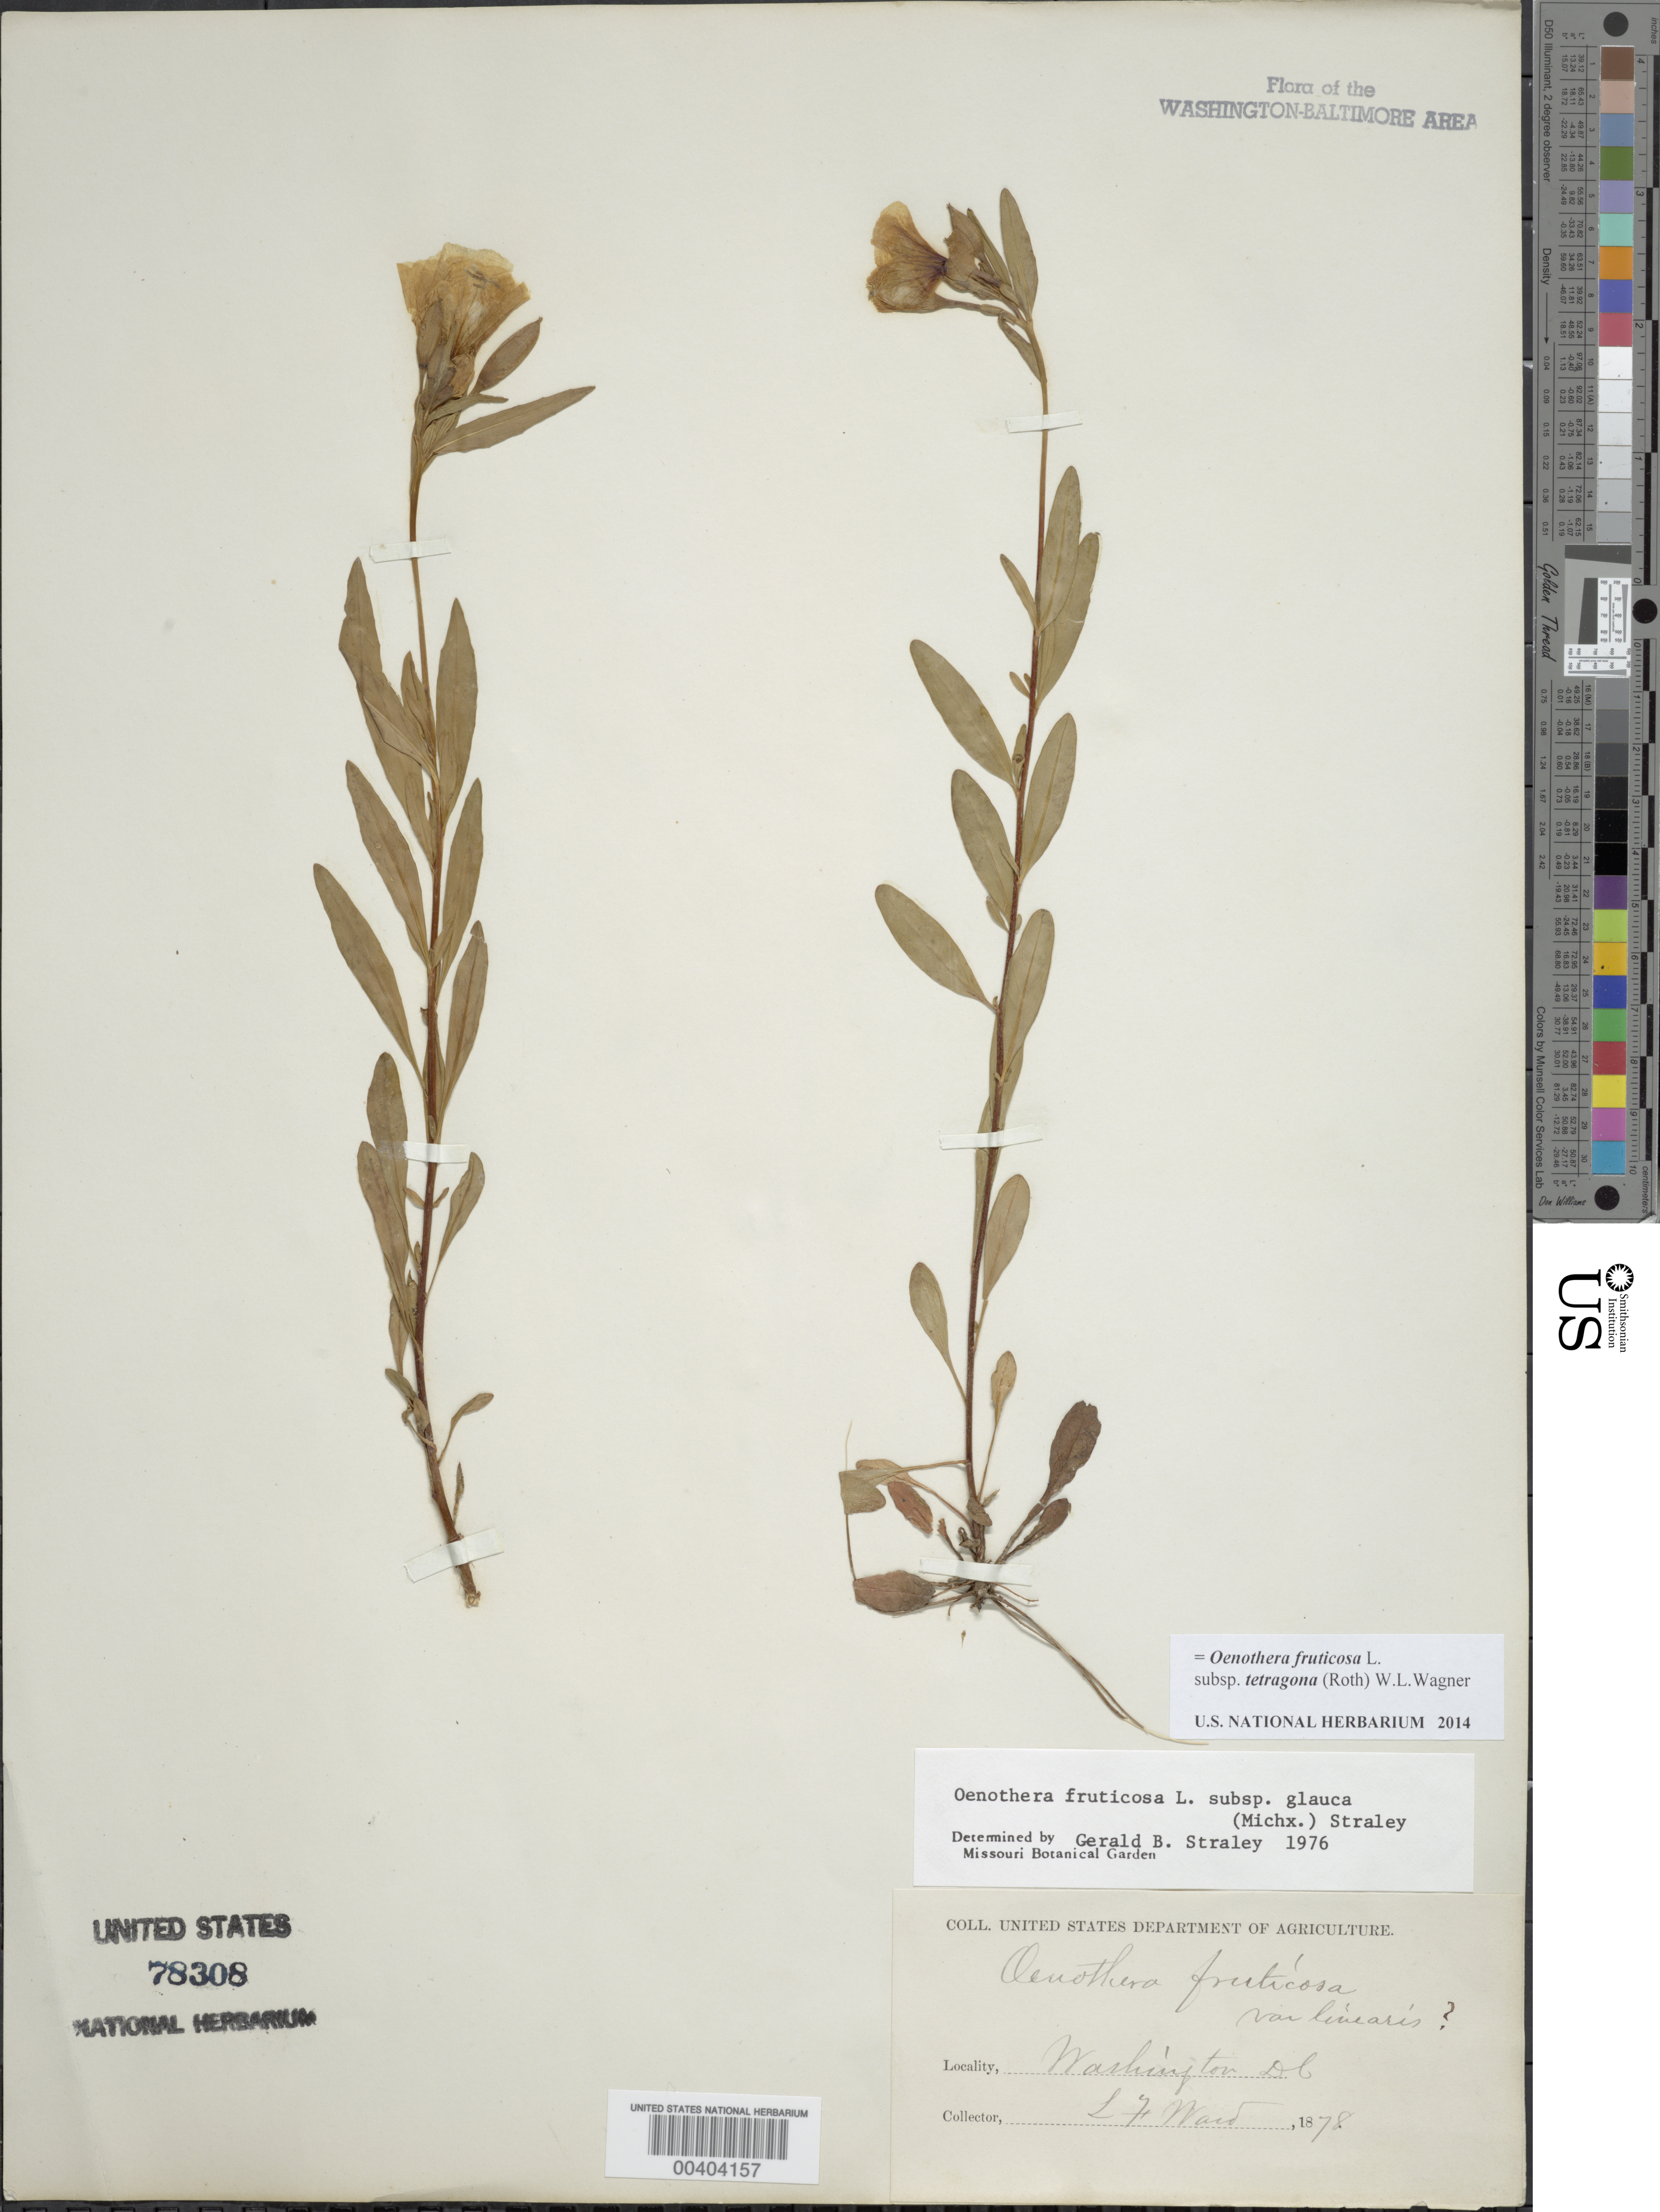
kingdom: Plantae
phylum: Tracheophyta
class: Magnoliopsida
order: Myrtales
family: Onagraceae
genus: Oenothera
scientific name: Oenothera fruticosa subsp. tetragona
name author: (Roth) W.L. Wagner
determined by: Wagner, W. L., (BOT), Smithsonian Institution - National Museum of Natural History (UNITED STATES)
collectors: L. F. Ward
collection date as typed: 1878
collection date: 1878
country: United States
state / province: District of Columbia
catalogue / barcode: US 78308